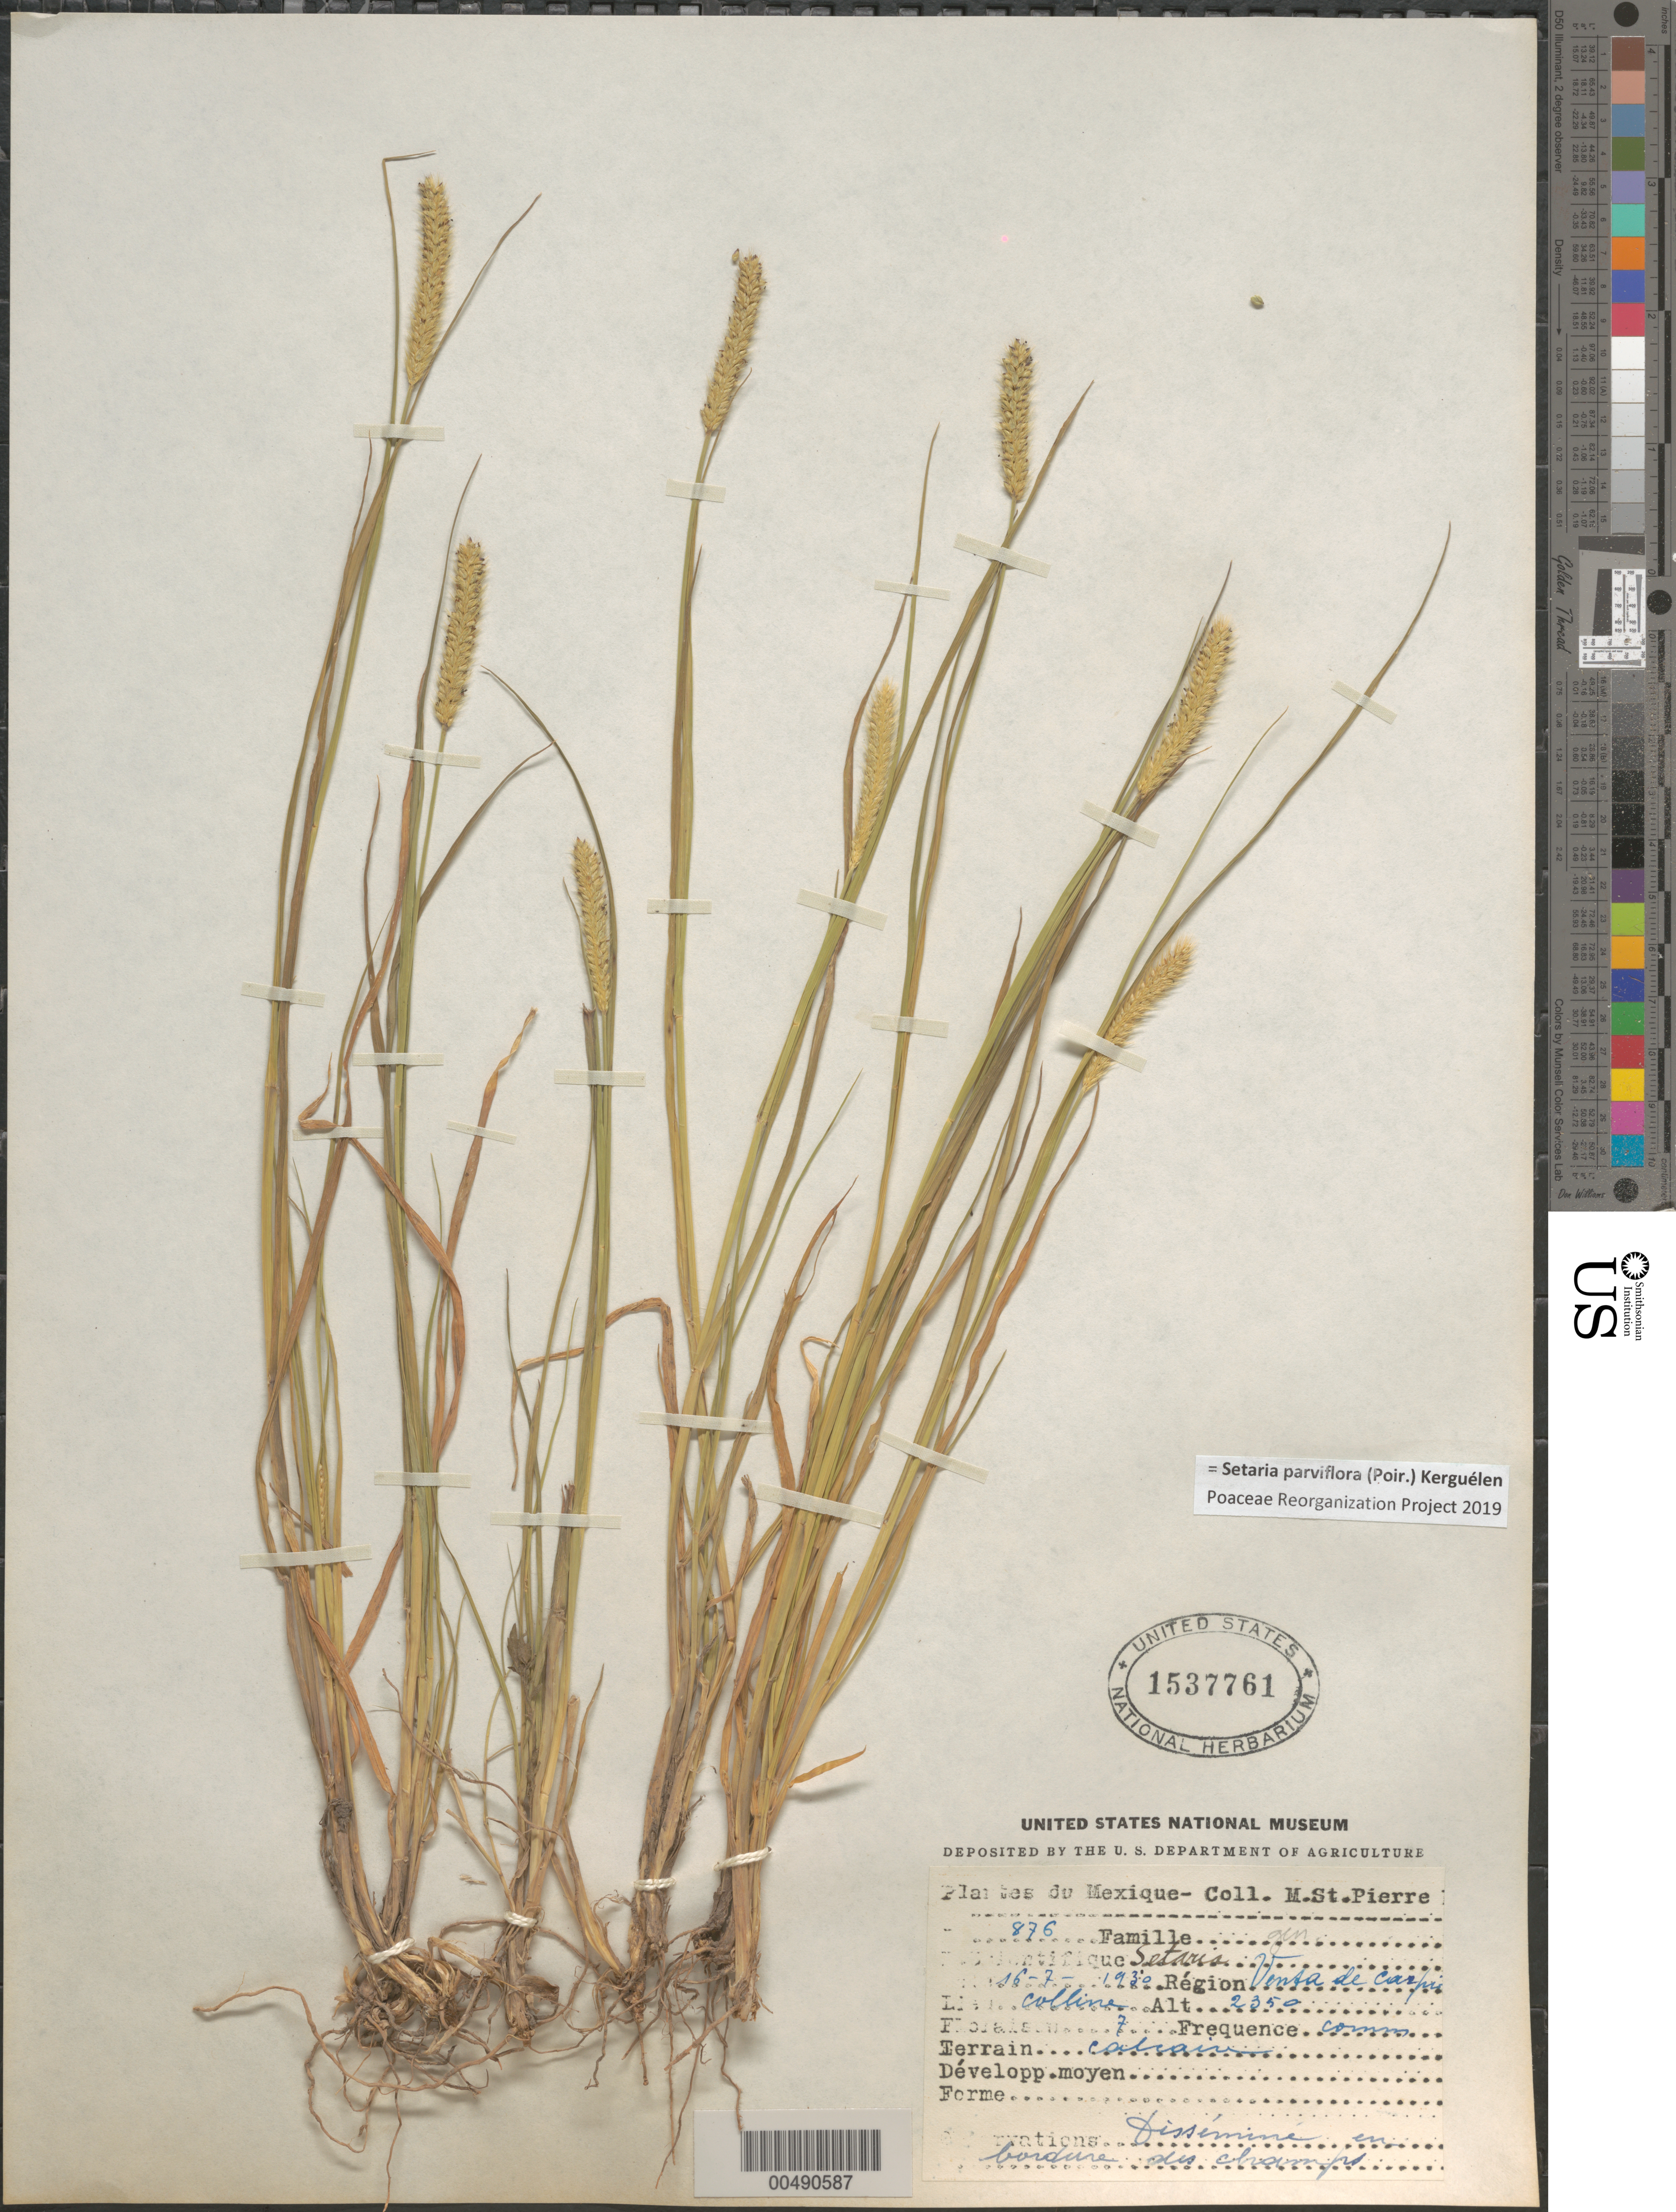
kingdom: Plantae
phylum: Tracheophyta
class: Liliopsida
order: Poales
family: Poaceae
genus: Setaria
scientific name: Setaria parviflora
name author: (Poir.) Kerguélen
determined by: Poaceae Reorganization Project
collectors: M. Saint-Pierre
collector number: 876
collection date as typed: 16 Jul 1930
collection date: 1930-07-16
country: Mexico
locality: Venta de Carpis, colline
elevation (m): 2350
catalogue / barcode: US 1537761